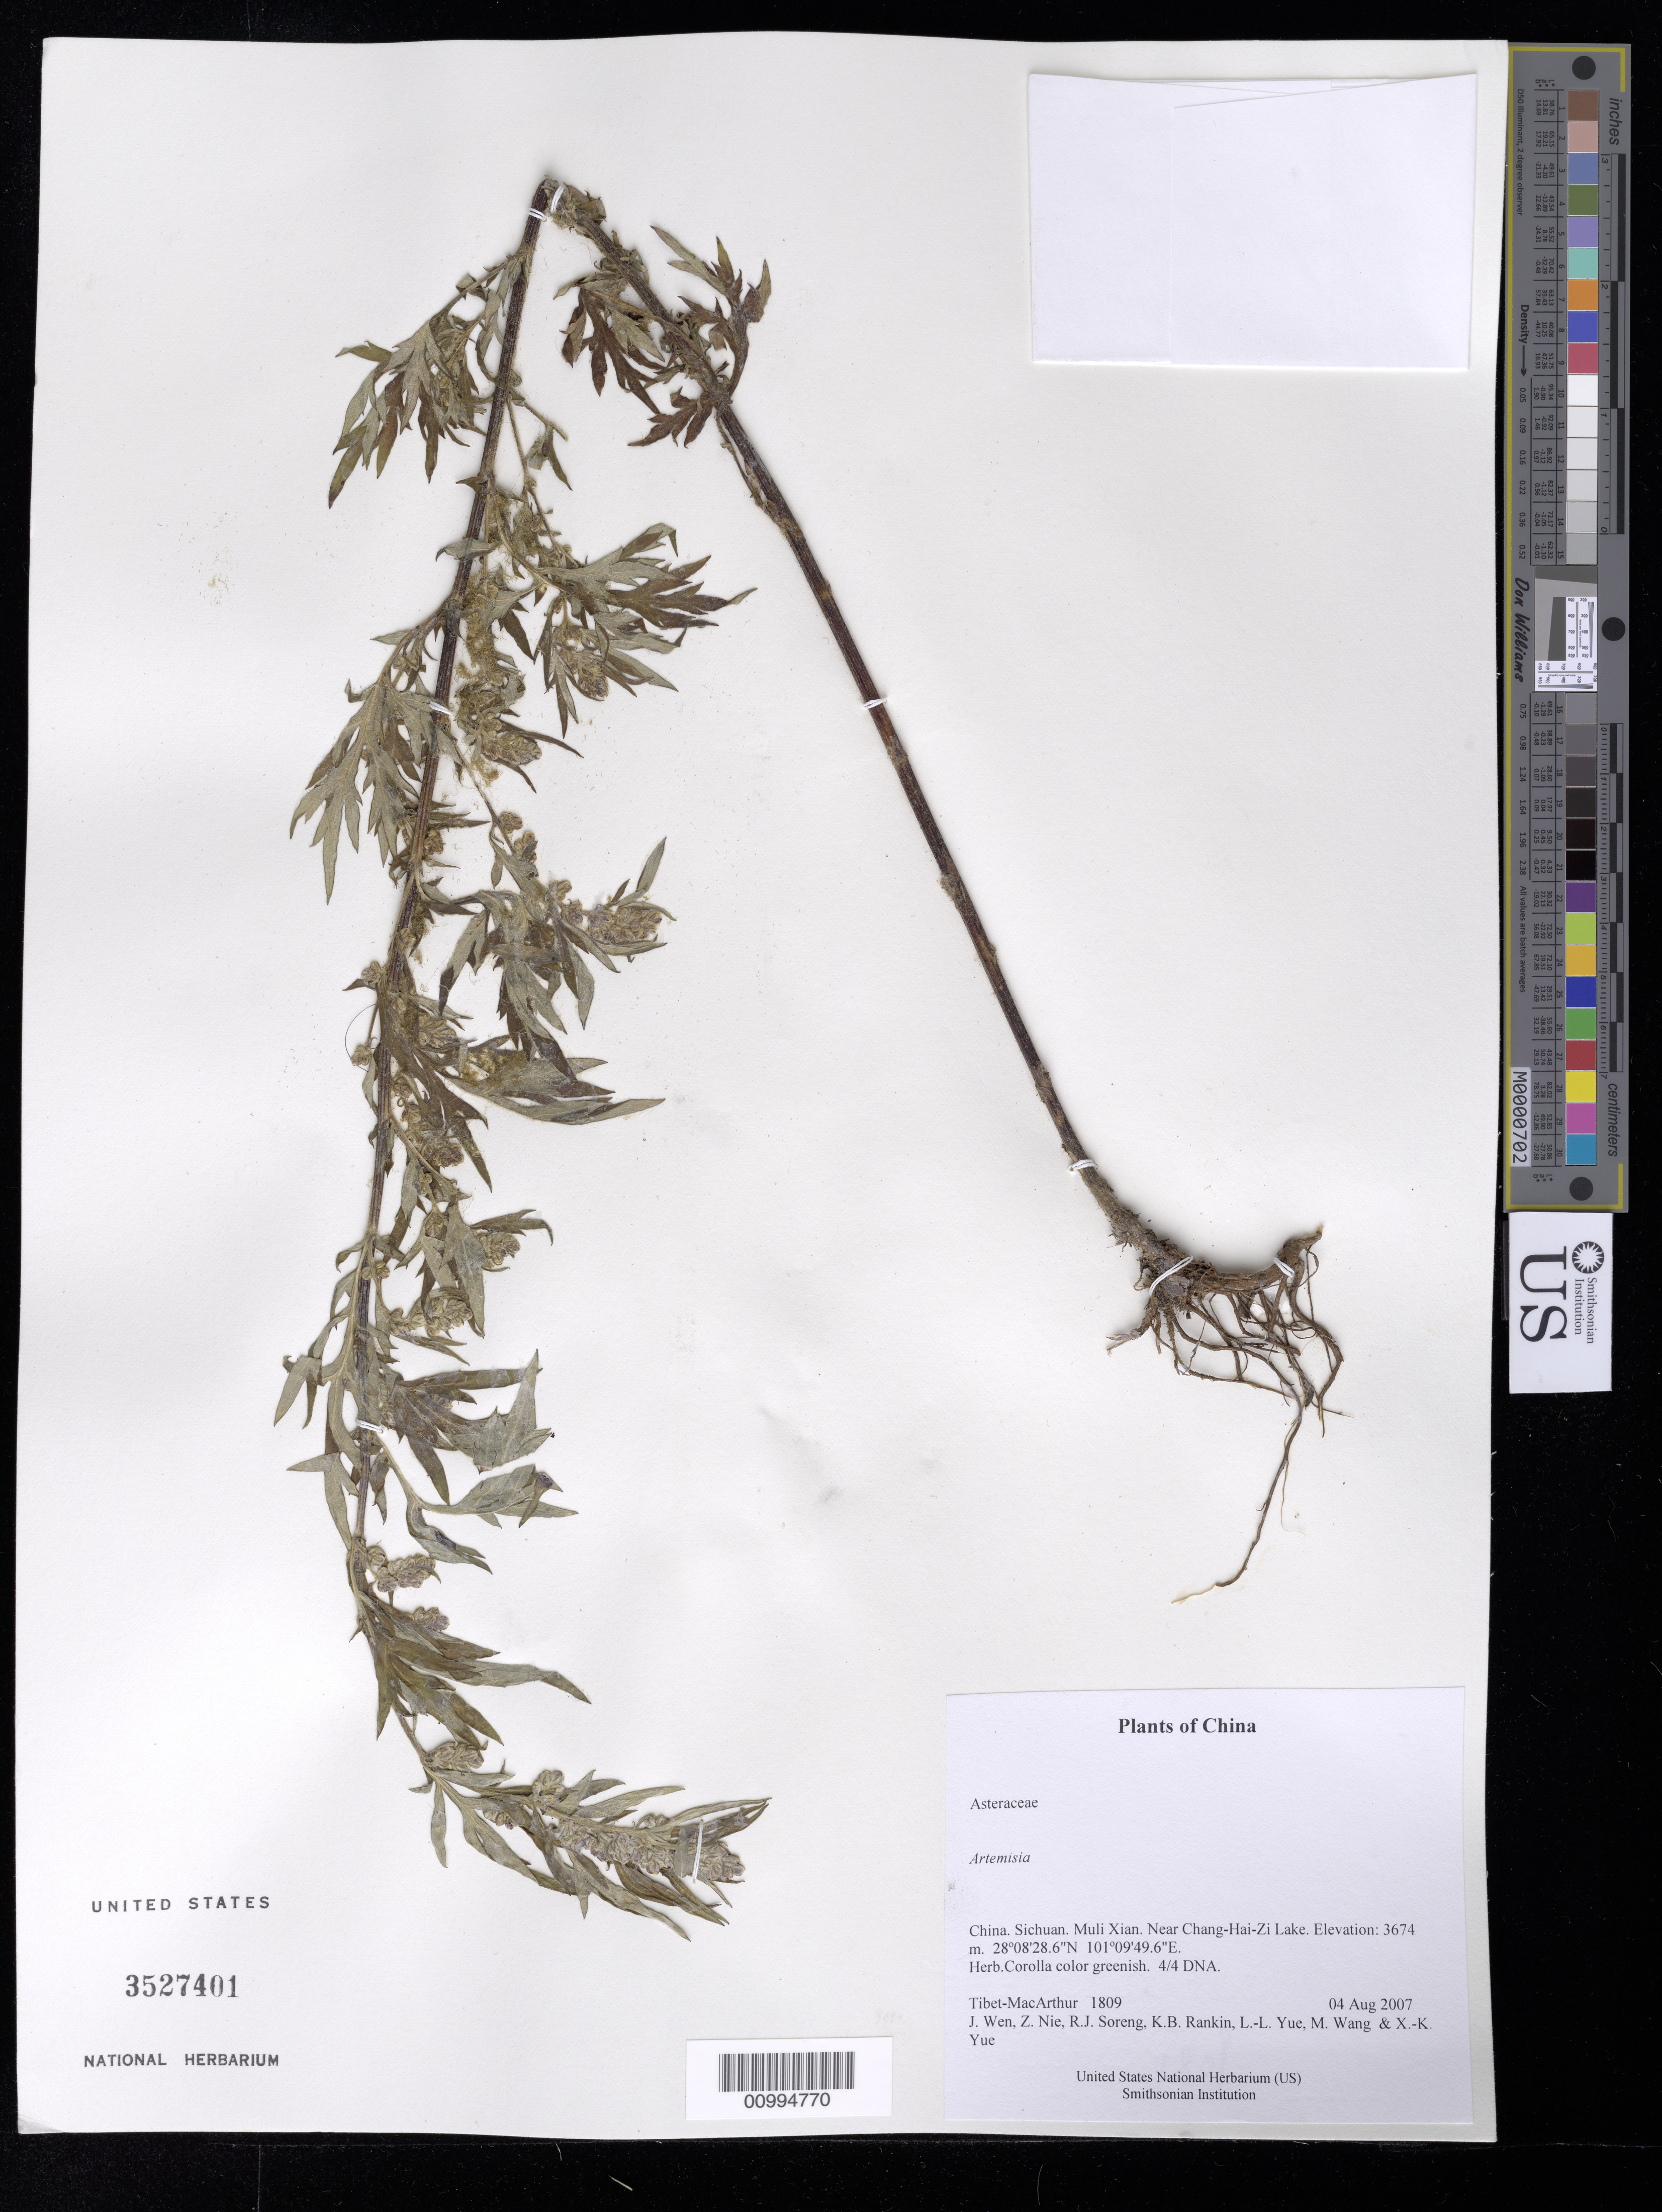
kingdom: Plantae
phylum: Tracheophyta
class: Magnoliopsida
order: Asterales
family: Asteraceae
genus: Artemisia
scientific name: Artemisia sp.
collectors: Tibet-MacArthur, J. Wen, Z. Nie, R. J. Soreng, K. Rankin, L. Yue, M. Wang & X. Yue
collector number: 1809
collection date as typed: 04 Aug 2007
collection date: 2007-08-04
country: China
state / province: Sichuan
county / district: Muli Xian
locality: Near Chang-Hai-Zi Lake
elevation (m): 3674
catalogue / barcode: US 3527401